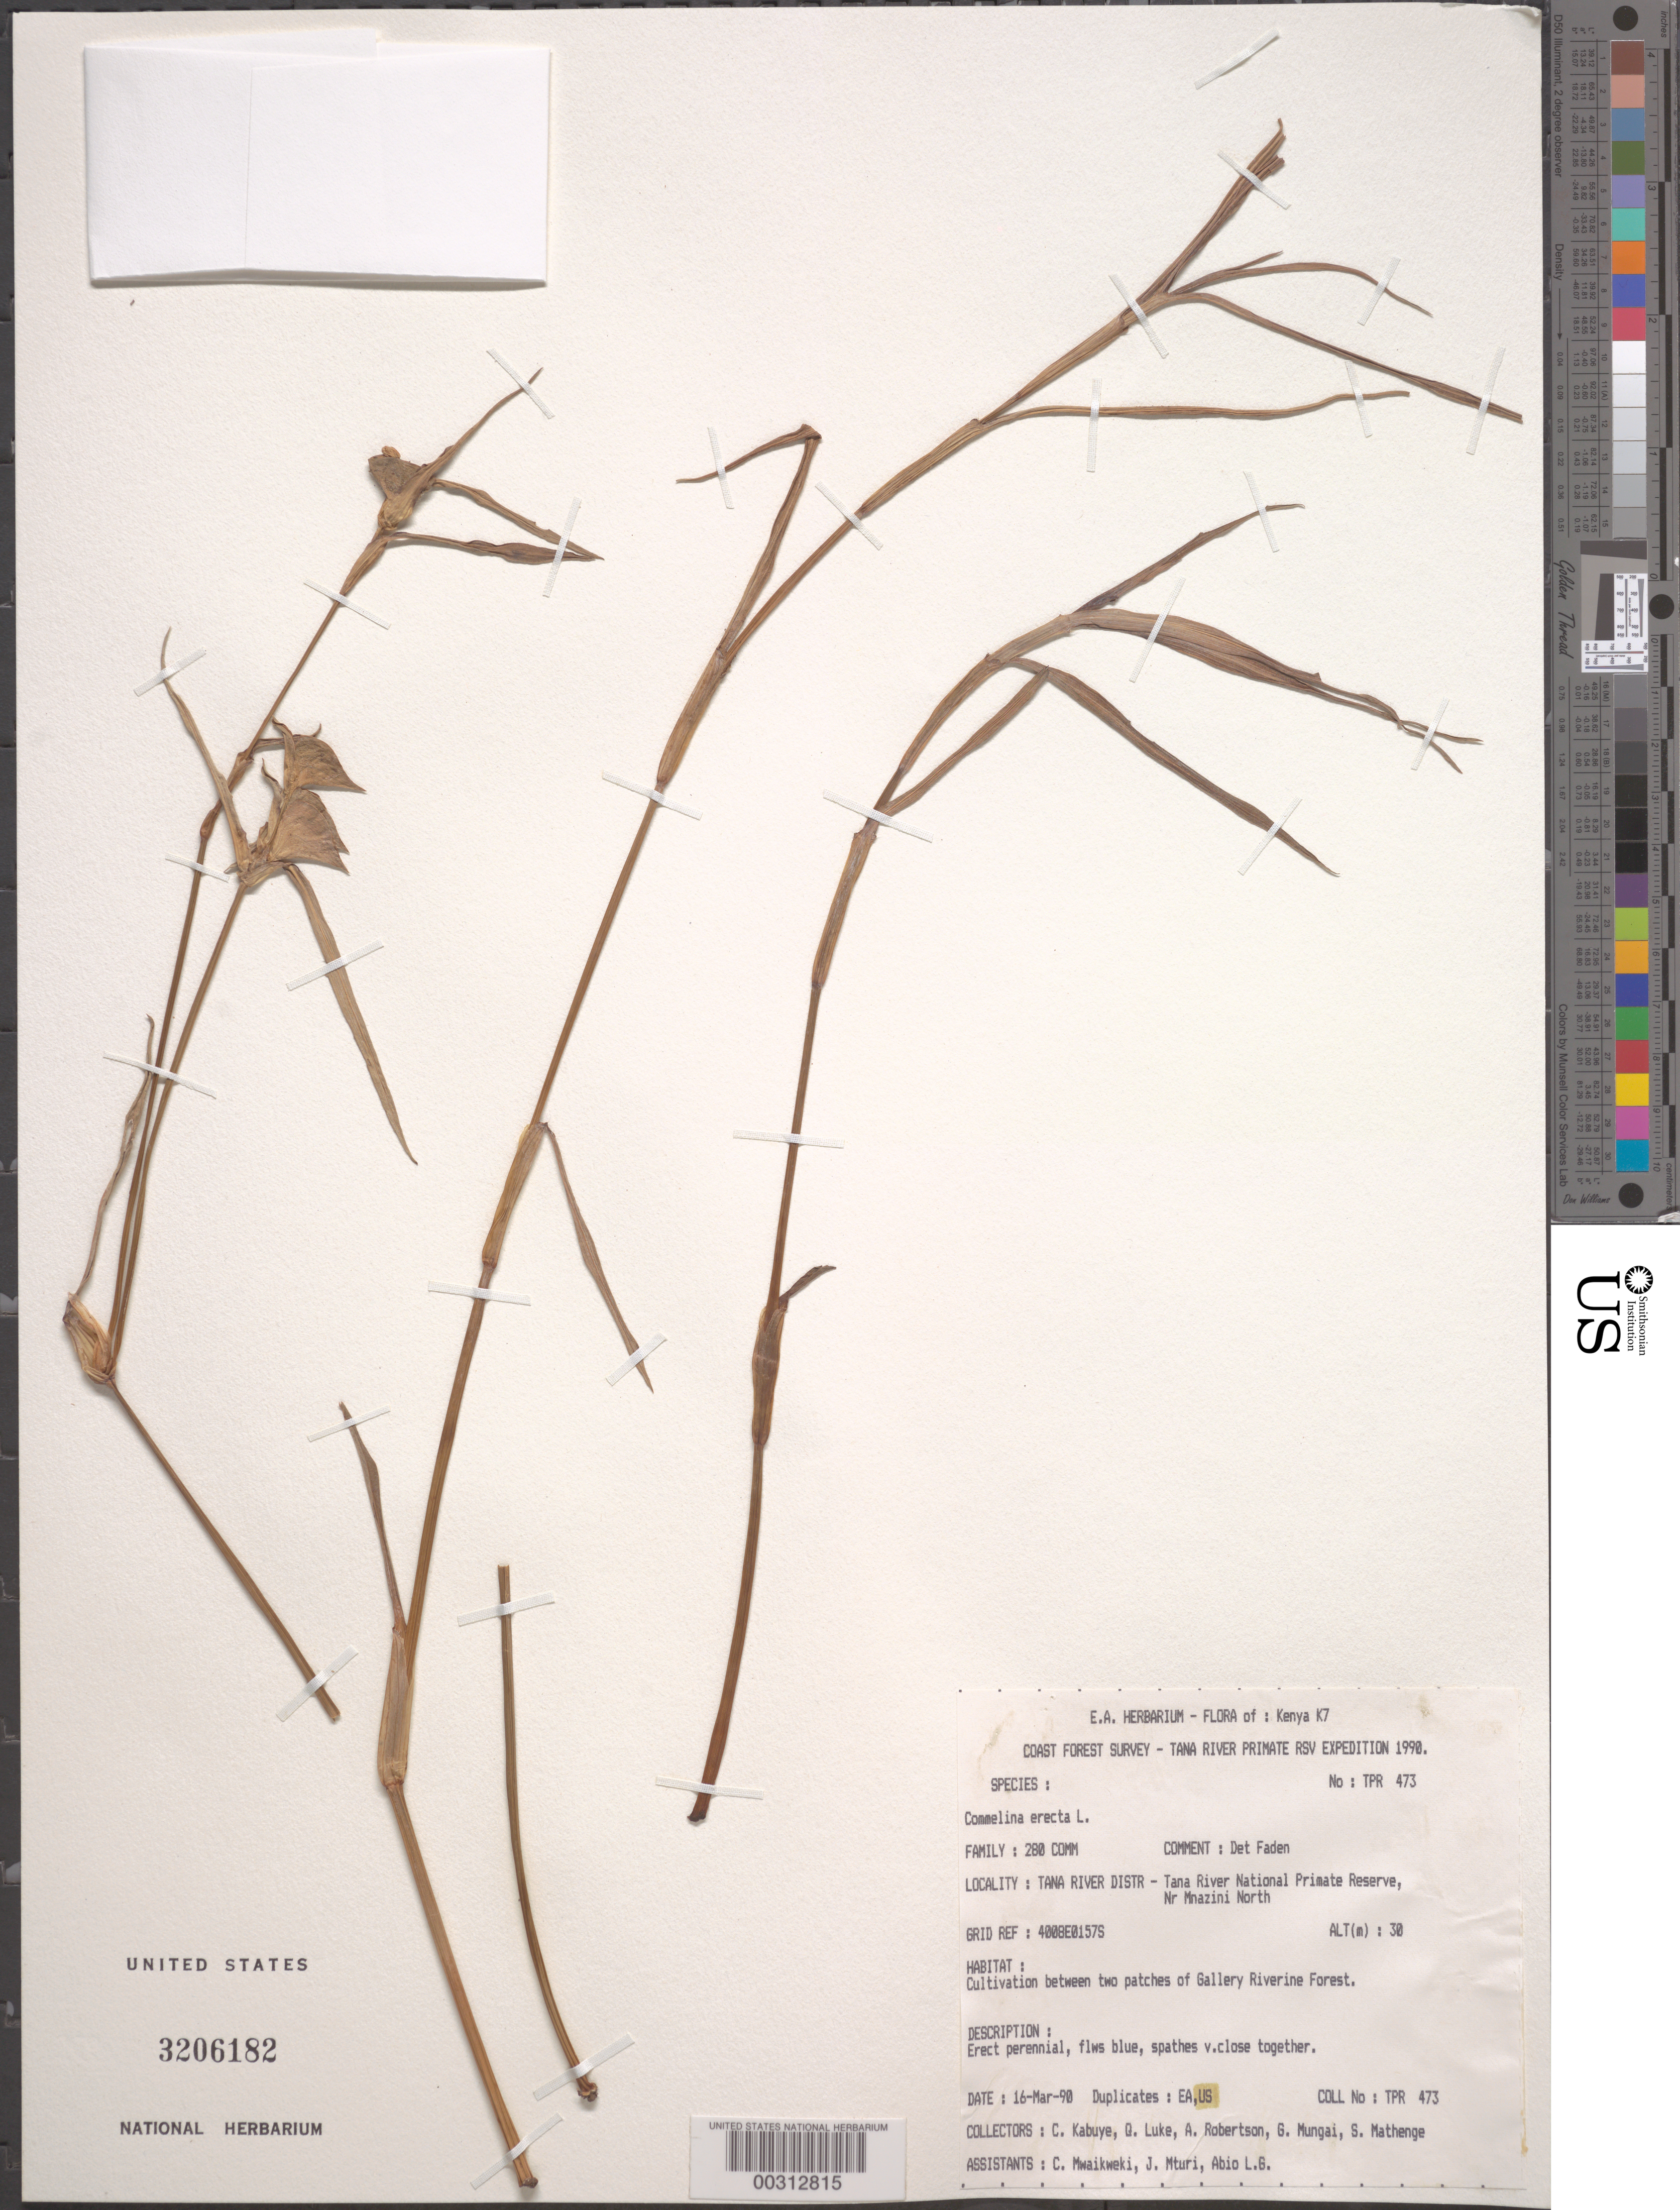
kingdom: Plantae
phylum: Tracheophyta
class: Liliopsida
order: Commelinales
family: Commelinaceae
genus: Commelina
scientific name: Commelina erecta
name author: L.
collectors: C. Kabuye, G. Luke, A. Robertson, G. Mungai & S. Mathenge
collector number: Tpr 473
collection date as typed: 13 Mar 1990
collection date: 1990-03-13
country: Kenya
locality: Tana river national primate reserve, near mnazini north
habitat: Cultivation between two patches of gallery riverine forest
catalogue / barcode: US 3206182